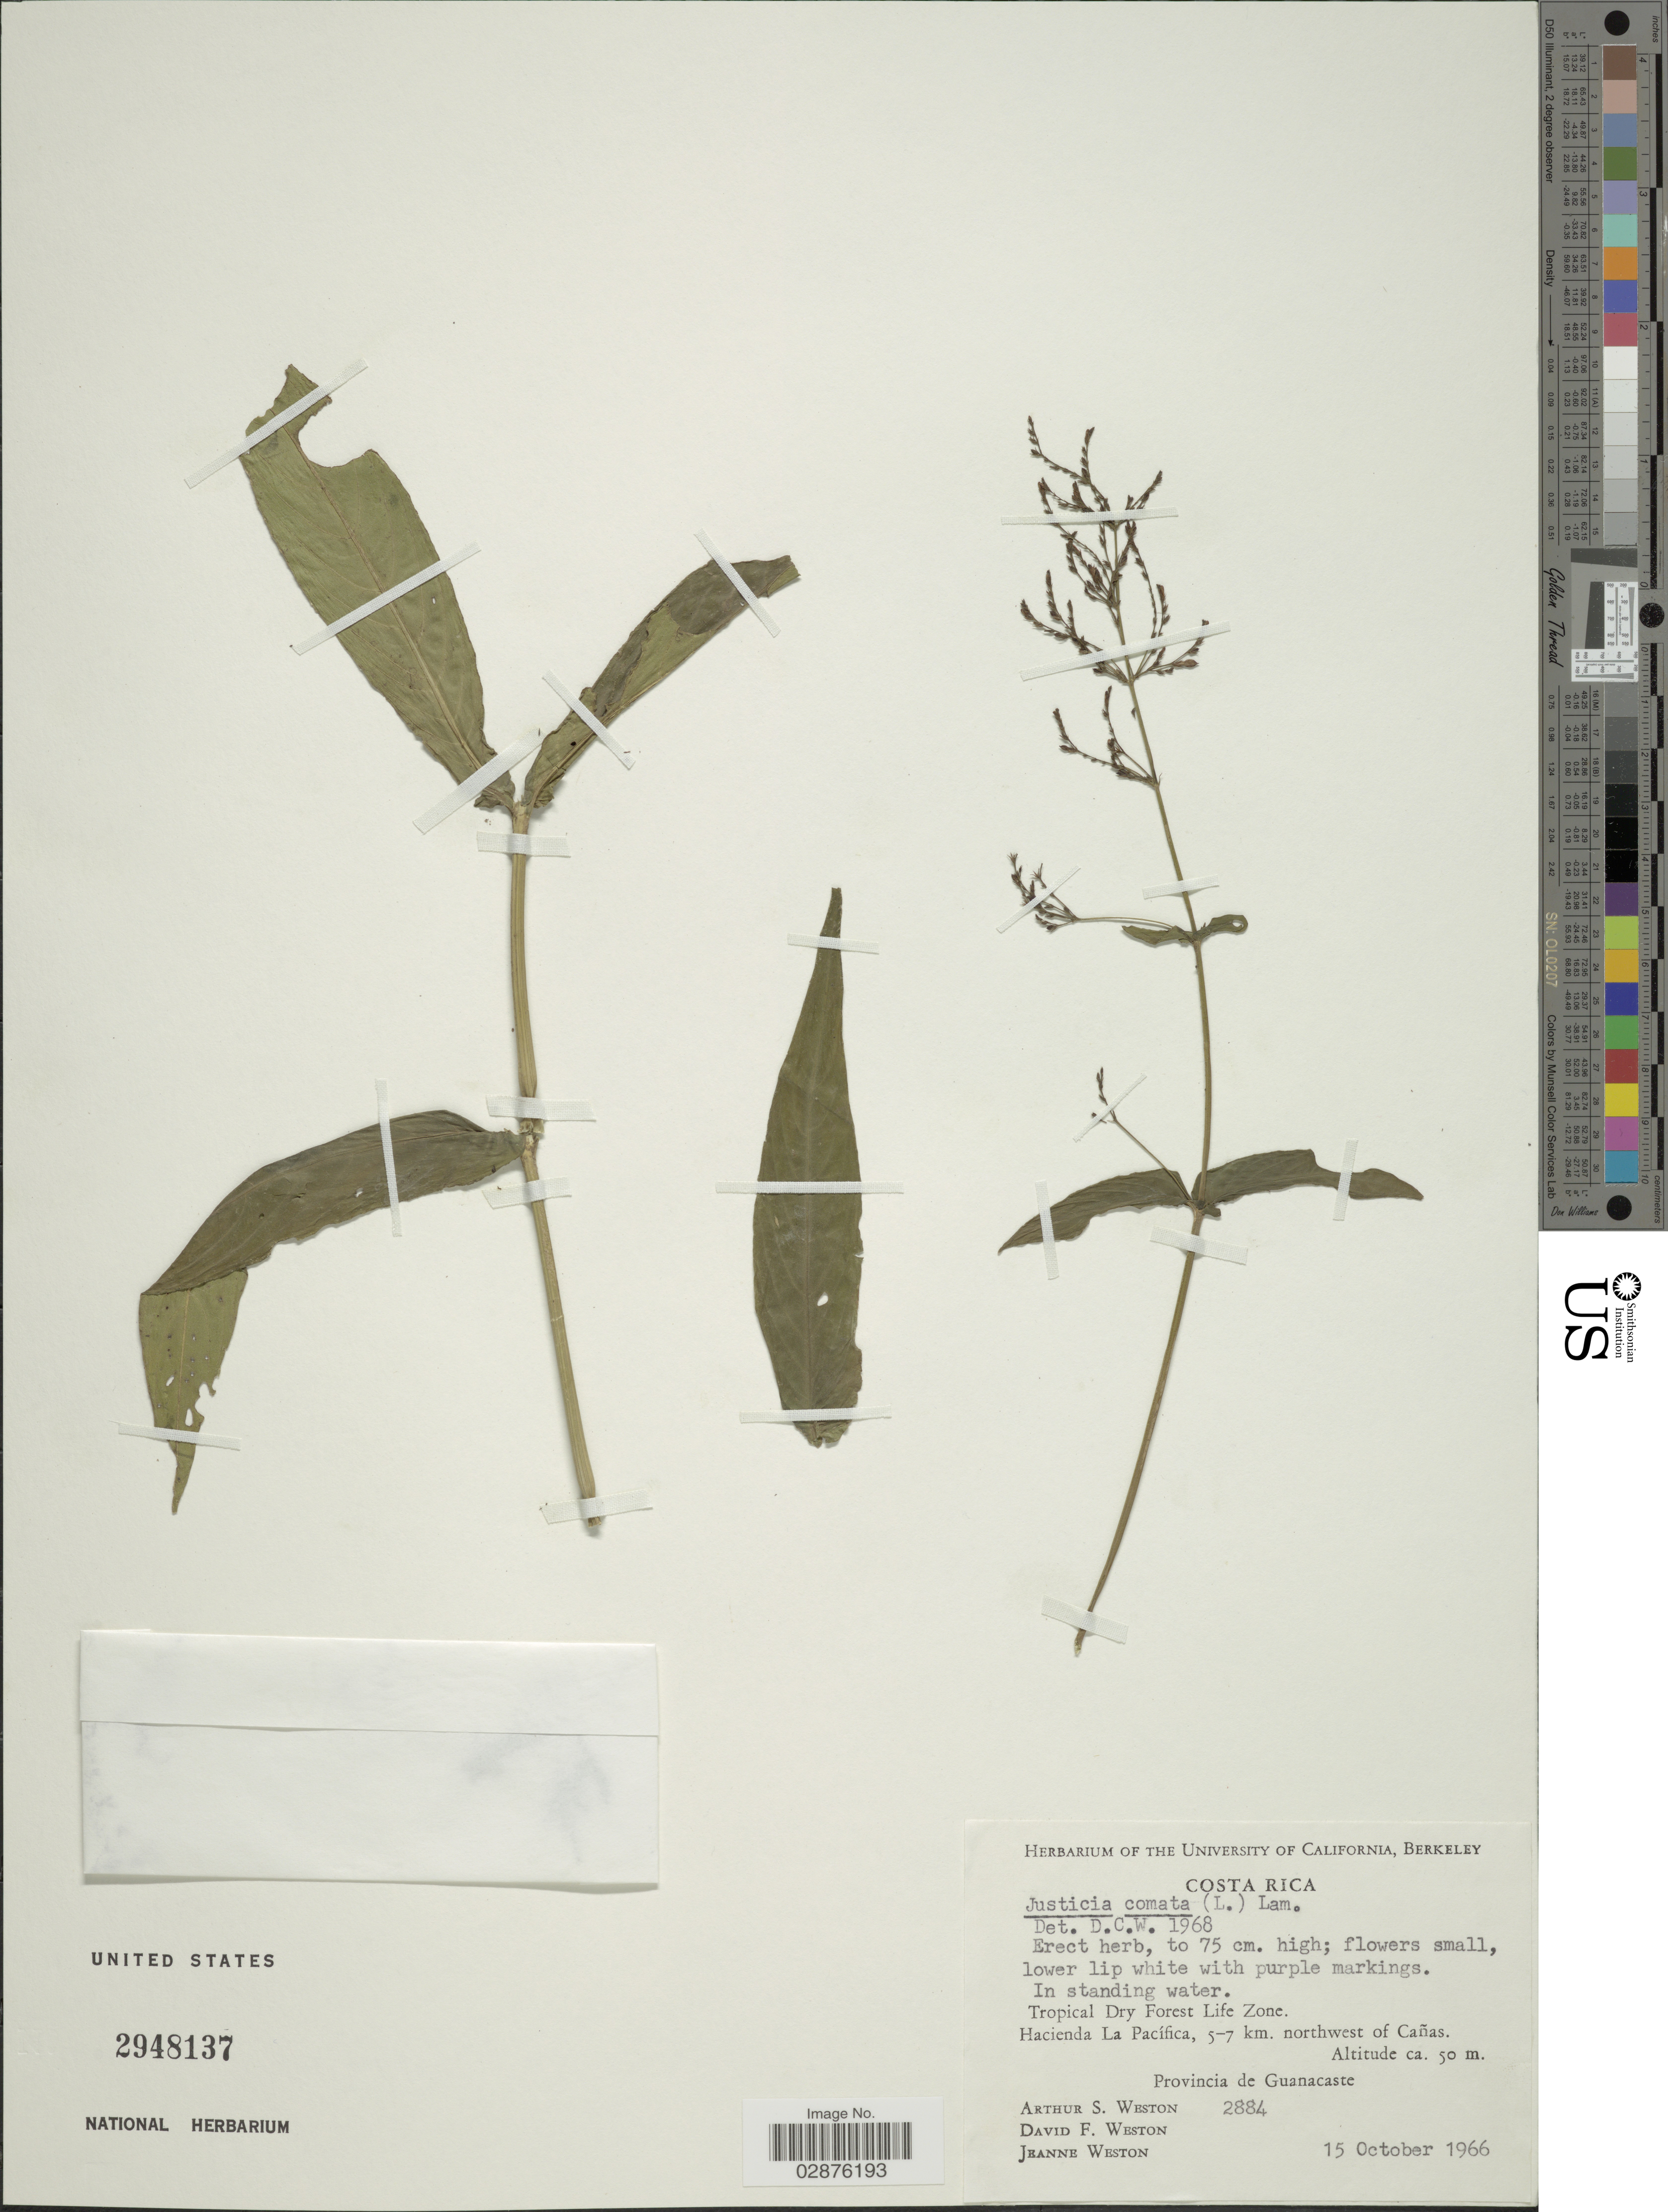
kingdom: Plantae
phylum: Tracheophyta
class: Magnoliopsida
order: Lamiales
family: Acanthaceae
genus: Justicia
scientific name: Justicia comata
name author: (L.) Lam.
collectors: A. Weston, D. Weston & J. Weston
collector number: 2884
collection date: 1966-10-15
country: Costa Rica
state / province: Guanacaste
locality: Hacienda La Pacífica, 5-7 km. northwest of Cañas, Provincia de Guanacaste.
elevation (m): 50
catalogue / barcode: US 2948137